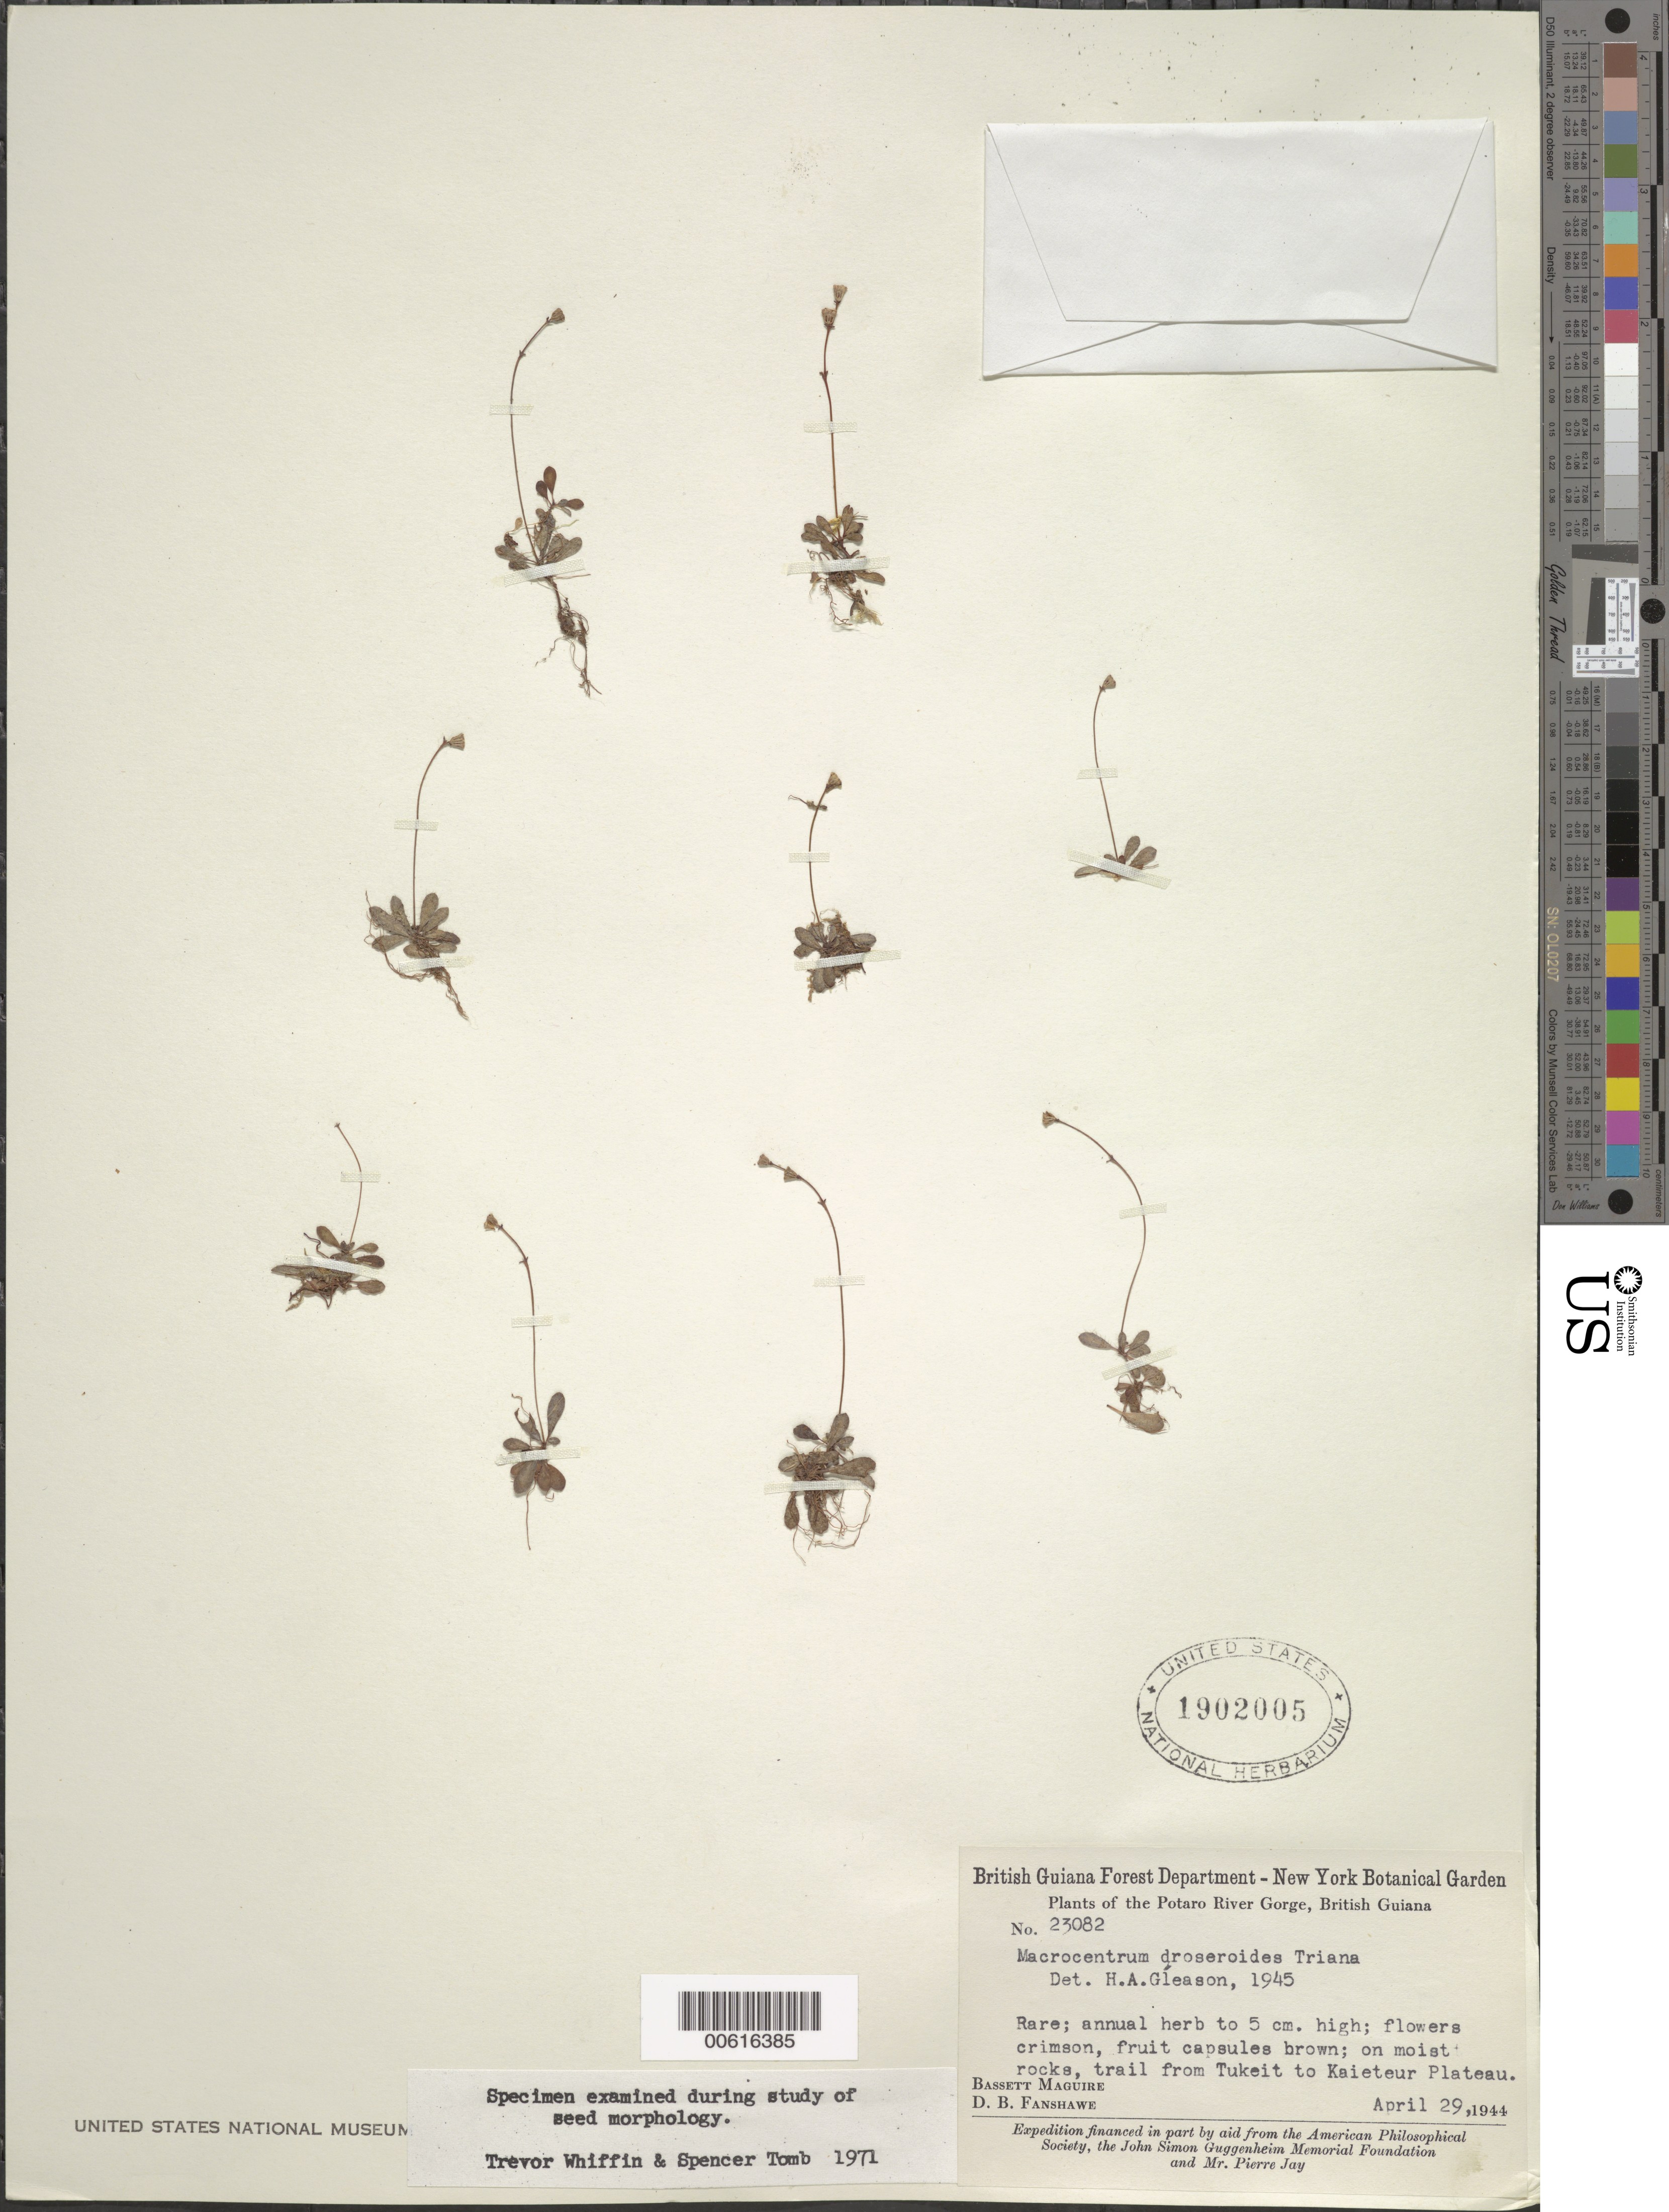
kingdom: Plantae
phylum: Tracheophyta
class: Magnoliopsida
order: Myrtales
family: Melastomataceae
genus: Macrocentrum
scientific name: Macrocentrum droseroides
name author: Triana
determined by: Gleason, H. A.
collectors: B. Maguire & D. B. Fanshawe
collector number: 23082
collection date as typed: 29-Apr-44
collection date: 1944-04-29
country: Guyana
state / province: Potaro-Siparuni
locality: Potaro River Gorge, trail from Tukeit to Kaiatuk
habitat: Moist rocks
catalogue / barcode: US 1902005